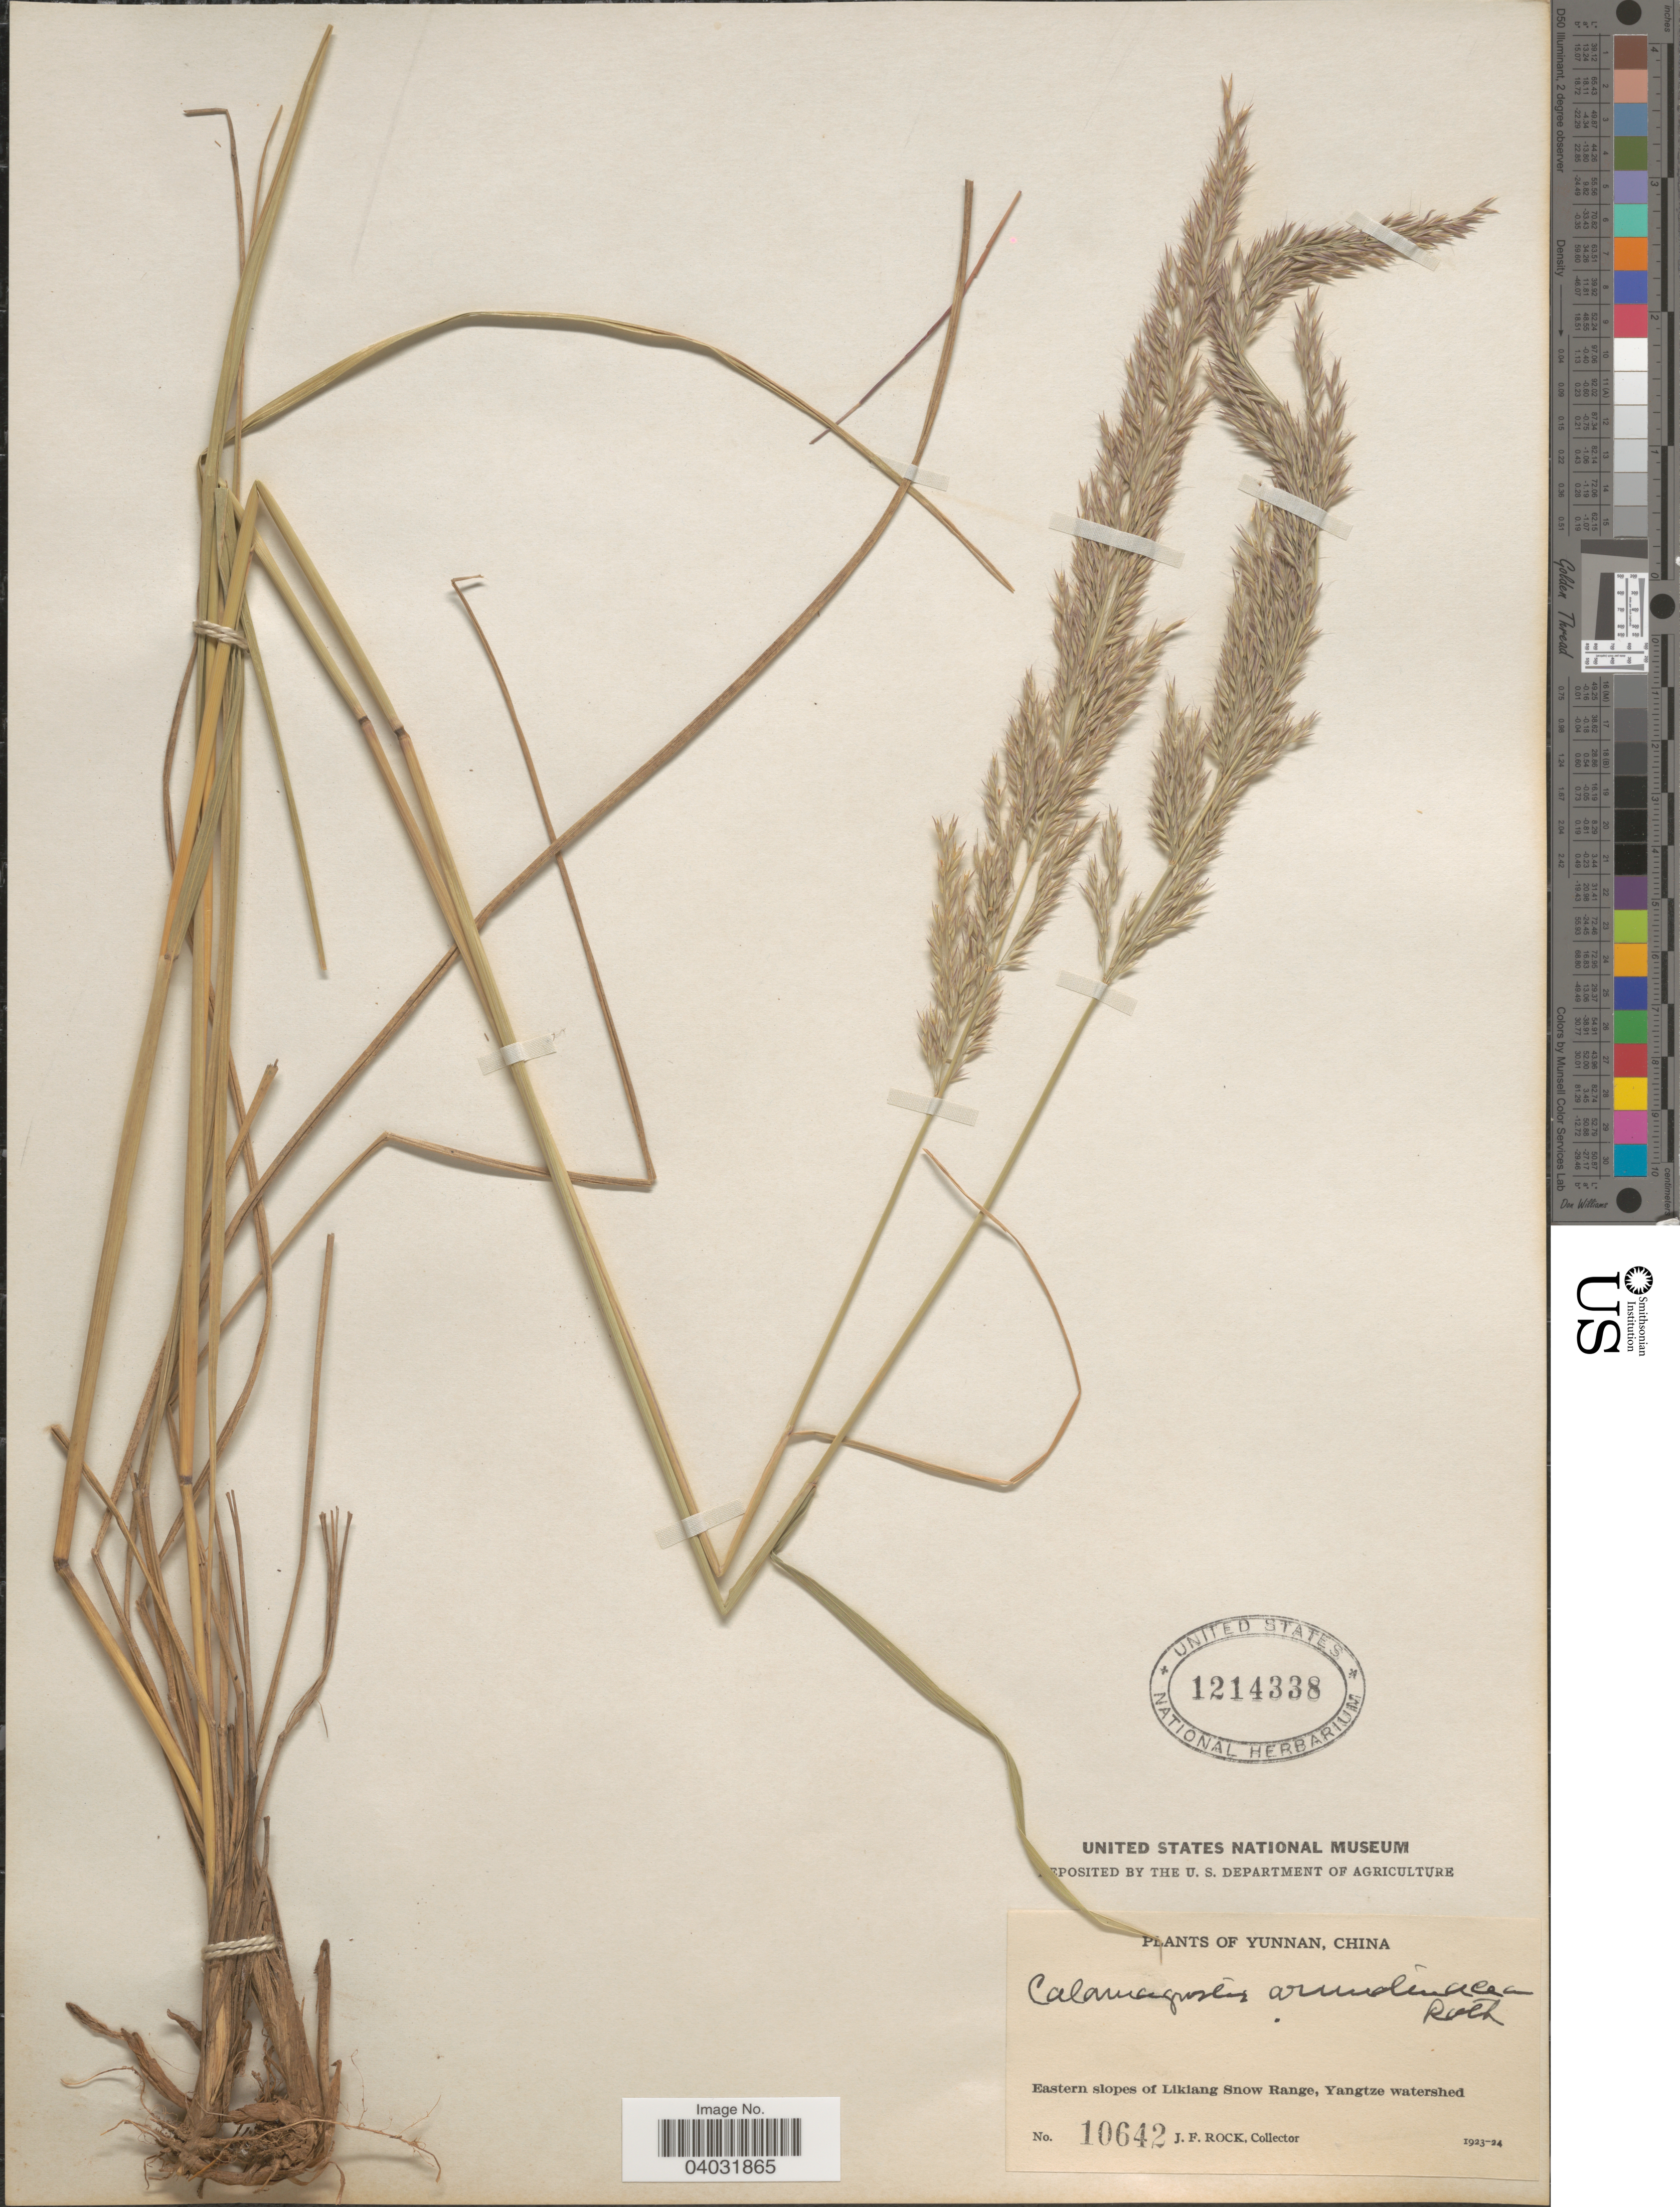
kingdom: Plantae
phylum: Tracheophyta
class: Liliopsida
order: Poales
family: Poaceae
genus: Calamagrostis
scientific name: Calamagrostis arundinacea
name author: (L.) Roth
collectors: J. Rock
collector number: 10642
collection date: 1923/1924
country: China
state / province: Yunnan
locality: Eastern slopes of Likiang Snow Range, Yangtze watershed.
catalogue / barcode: US 1214338